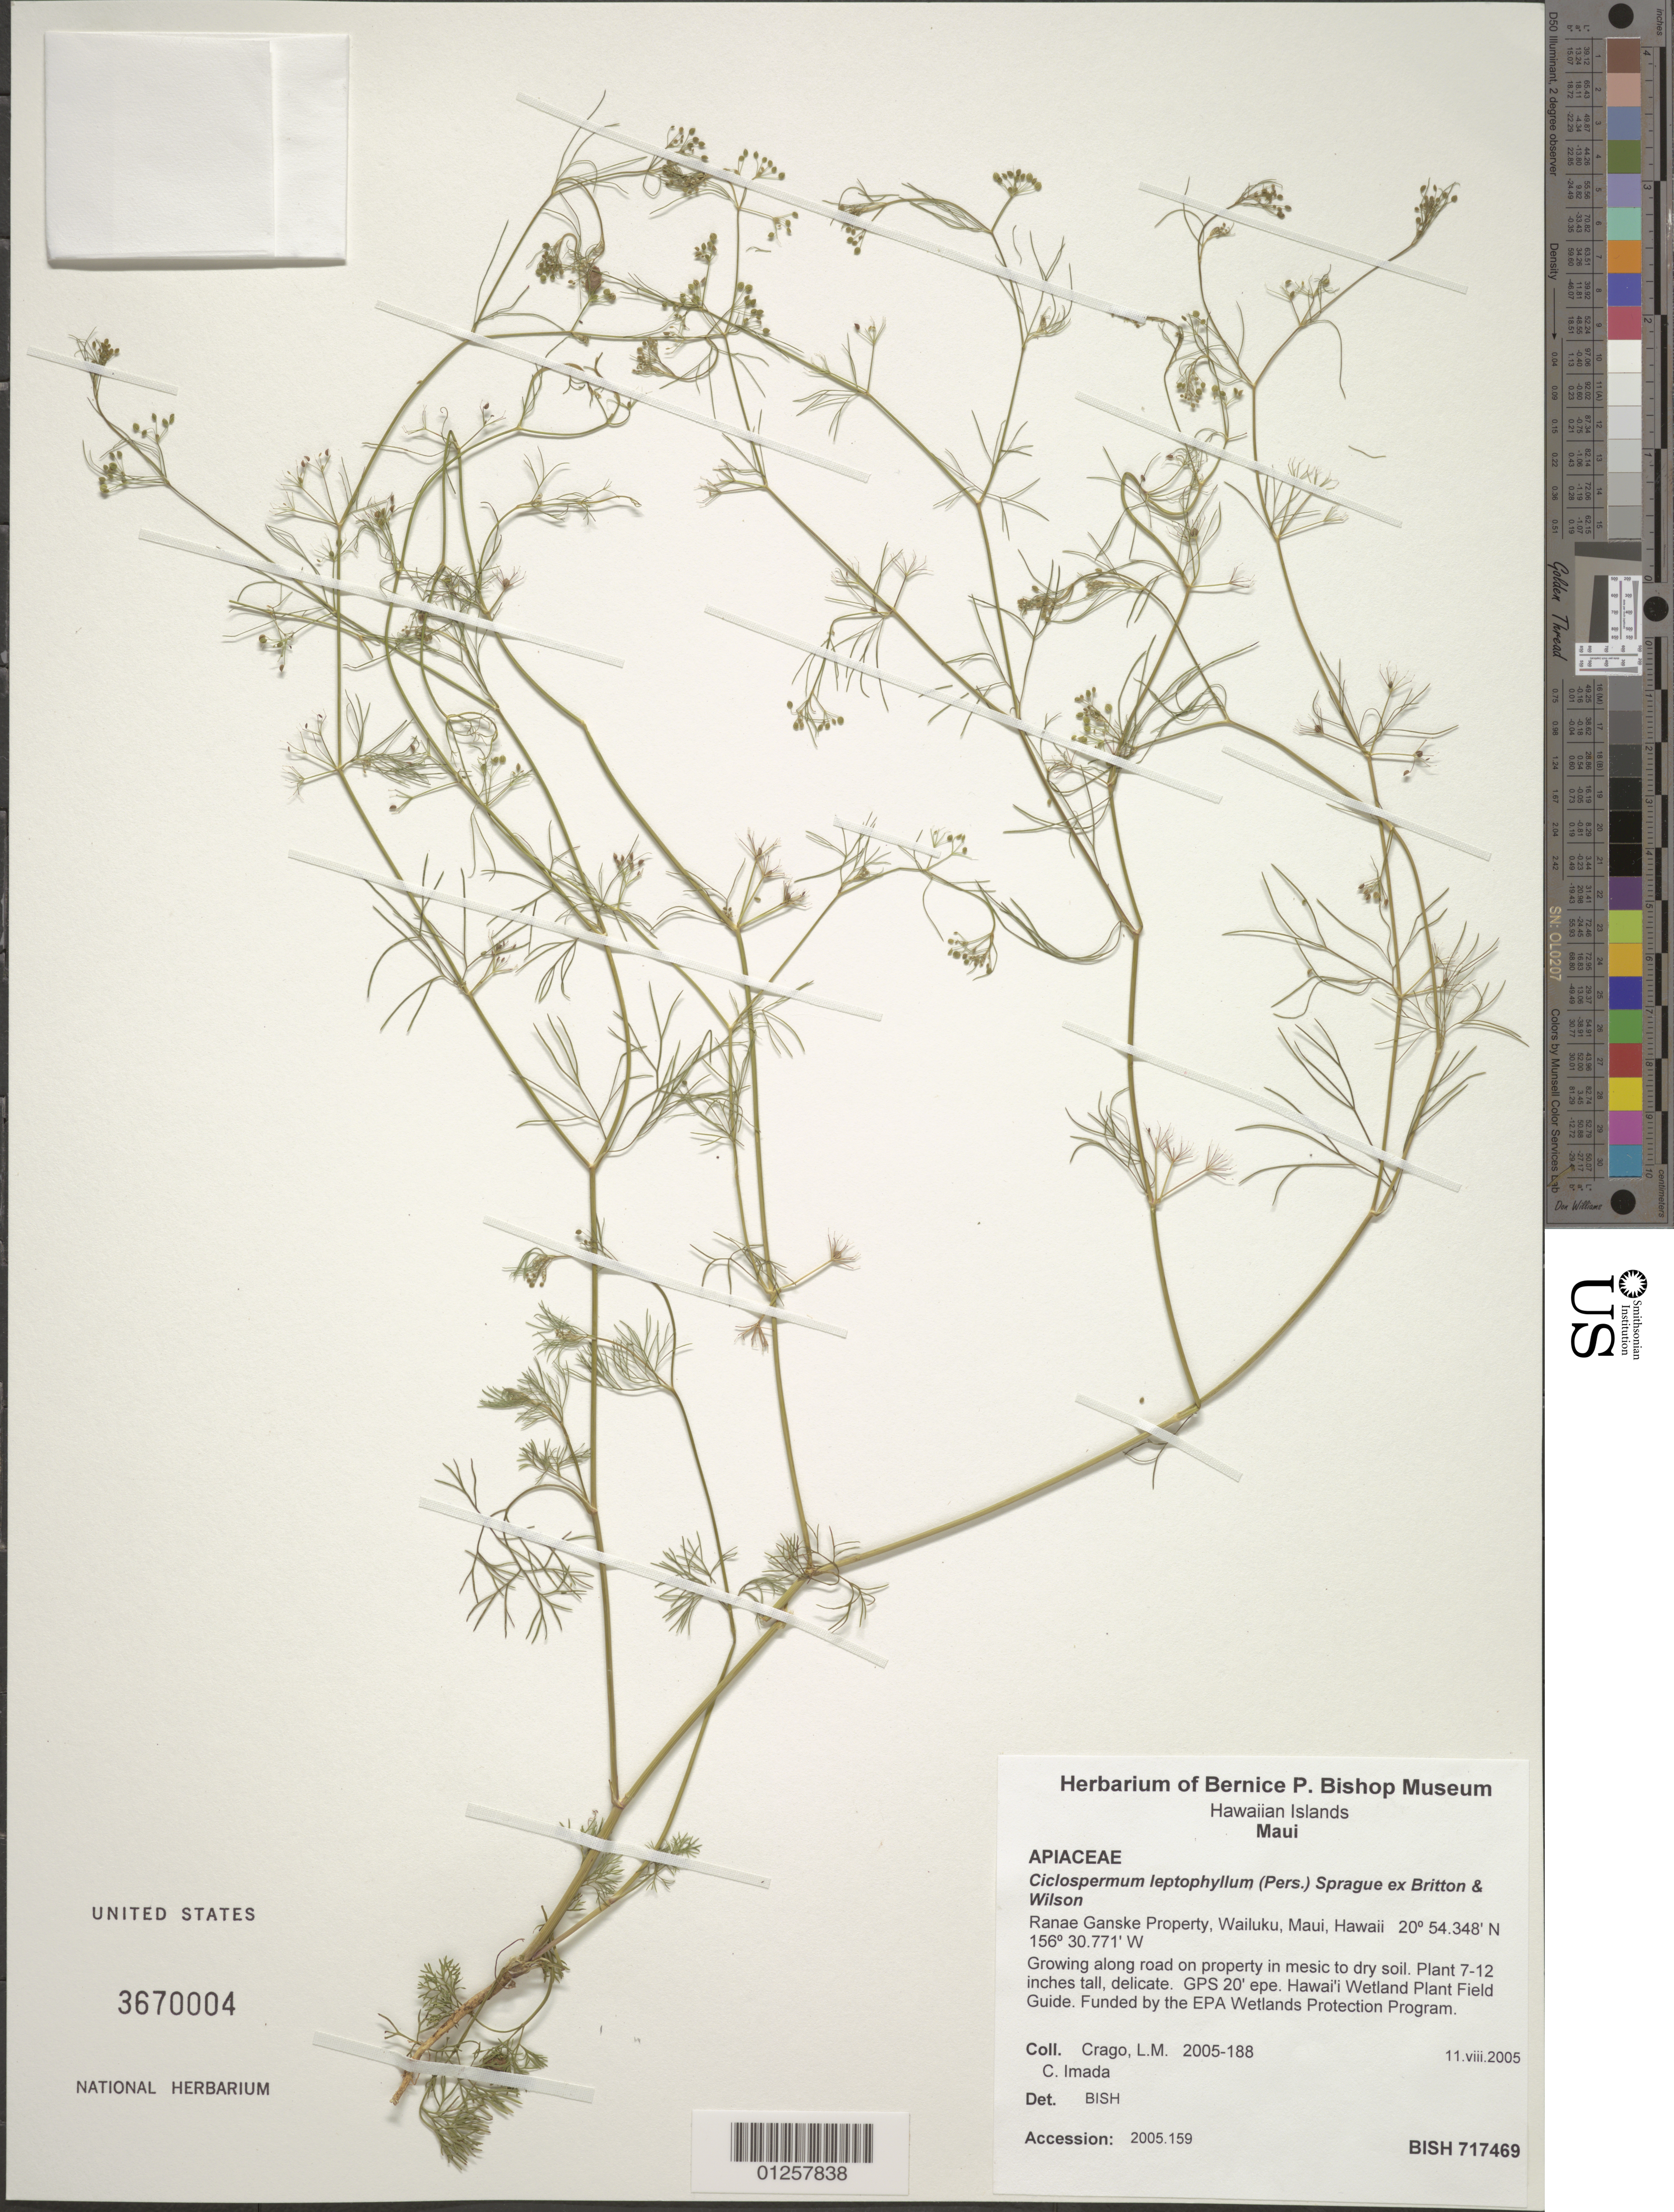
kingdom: Plantae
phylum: Tracheophyta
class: Magnoliopsida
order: Apiales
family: Apiaceae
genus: Cyclospermum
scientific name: Cyclospermum leptophyllum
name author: (Pers.) Sprague ex Britton & P. Wilson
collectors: L. Crago & C. Imada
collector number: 2005-188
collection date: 2005-08-11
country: United States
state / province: Hawaii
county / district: Maui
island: Maui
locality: Ranae Ganske Property, Wailuku.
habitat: Along road on property in mesic to dry soil.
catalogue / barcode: US 3670004